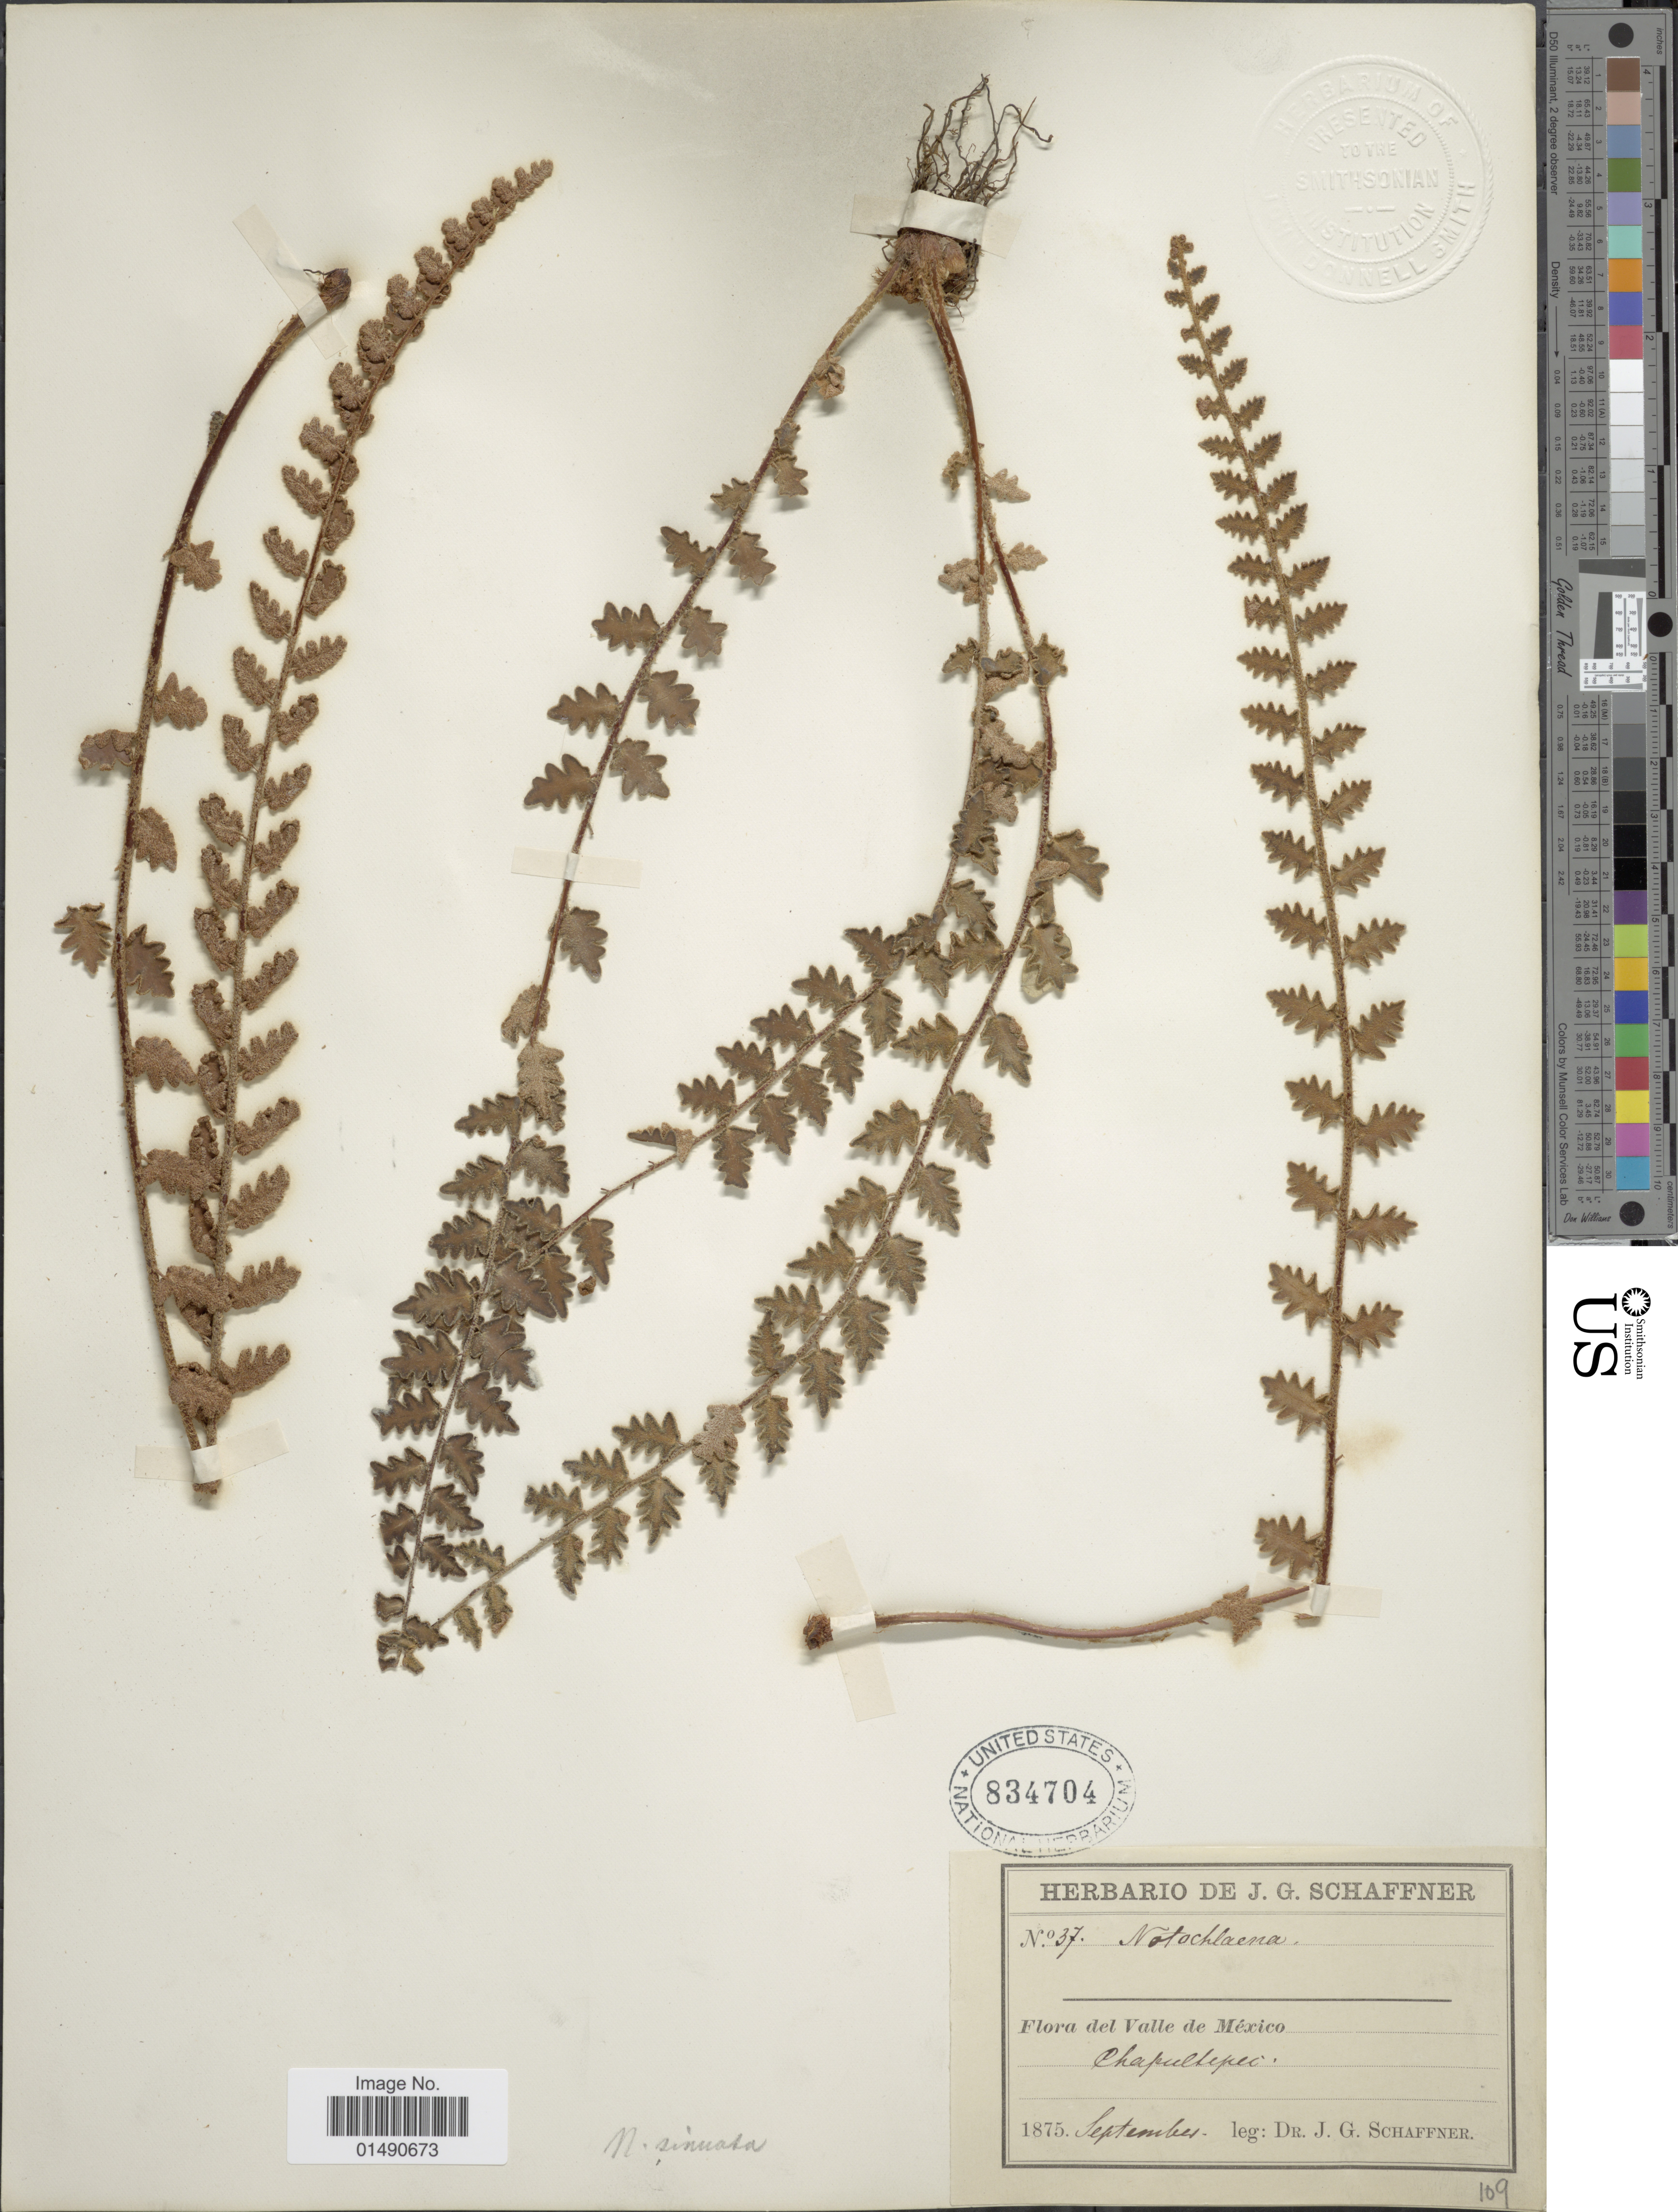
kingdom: Plantae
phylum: Tracheophyta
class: Polypodiopsida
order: Polypodiales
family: Pteridaceae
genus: Astrolepis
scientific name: Astrolepis sinuata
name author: (Lag. ex Sw.) D.M. Benham & Windham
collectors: J. G. Schaffner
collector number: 37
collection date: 1875-09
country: Mexico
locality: Valle de Mexico, Chapultepec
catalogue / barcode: US 834704